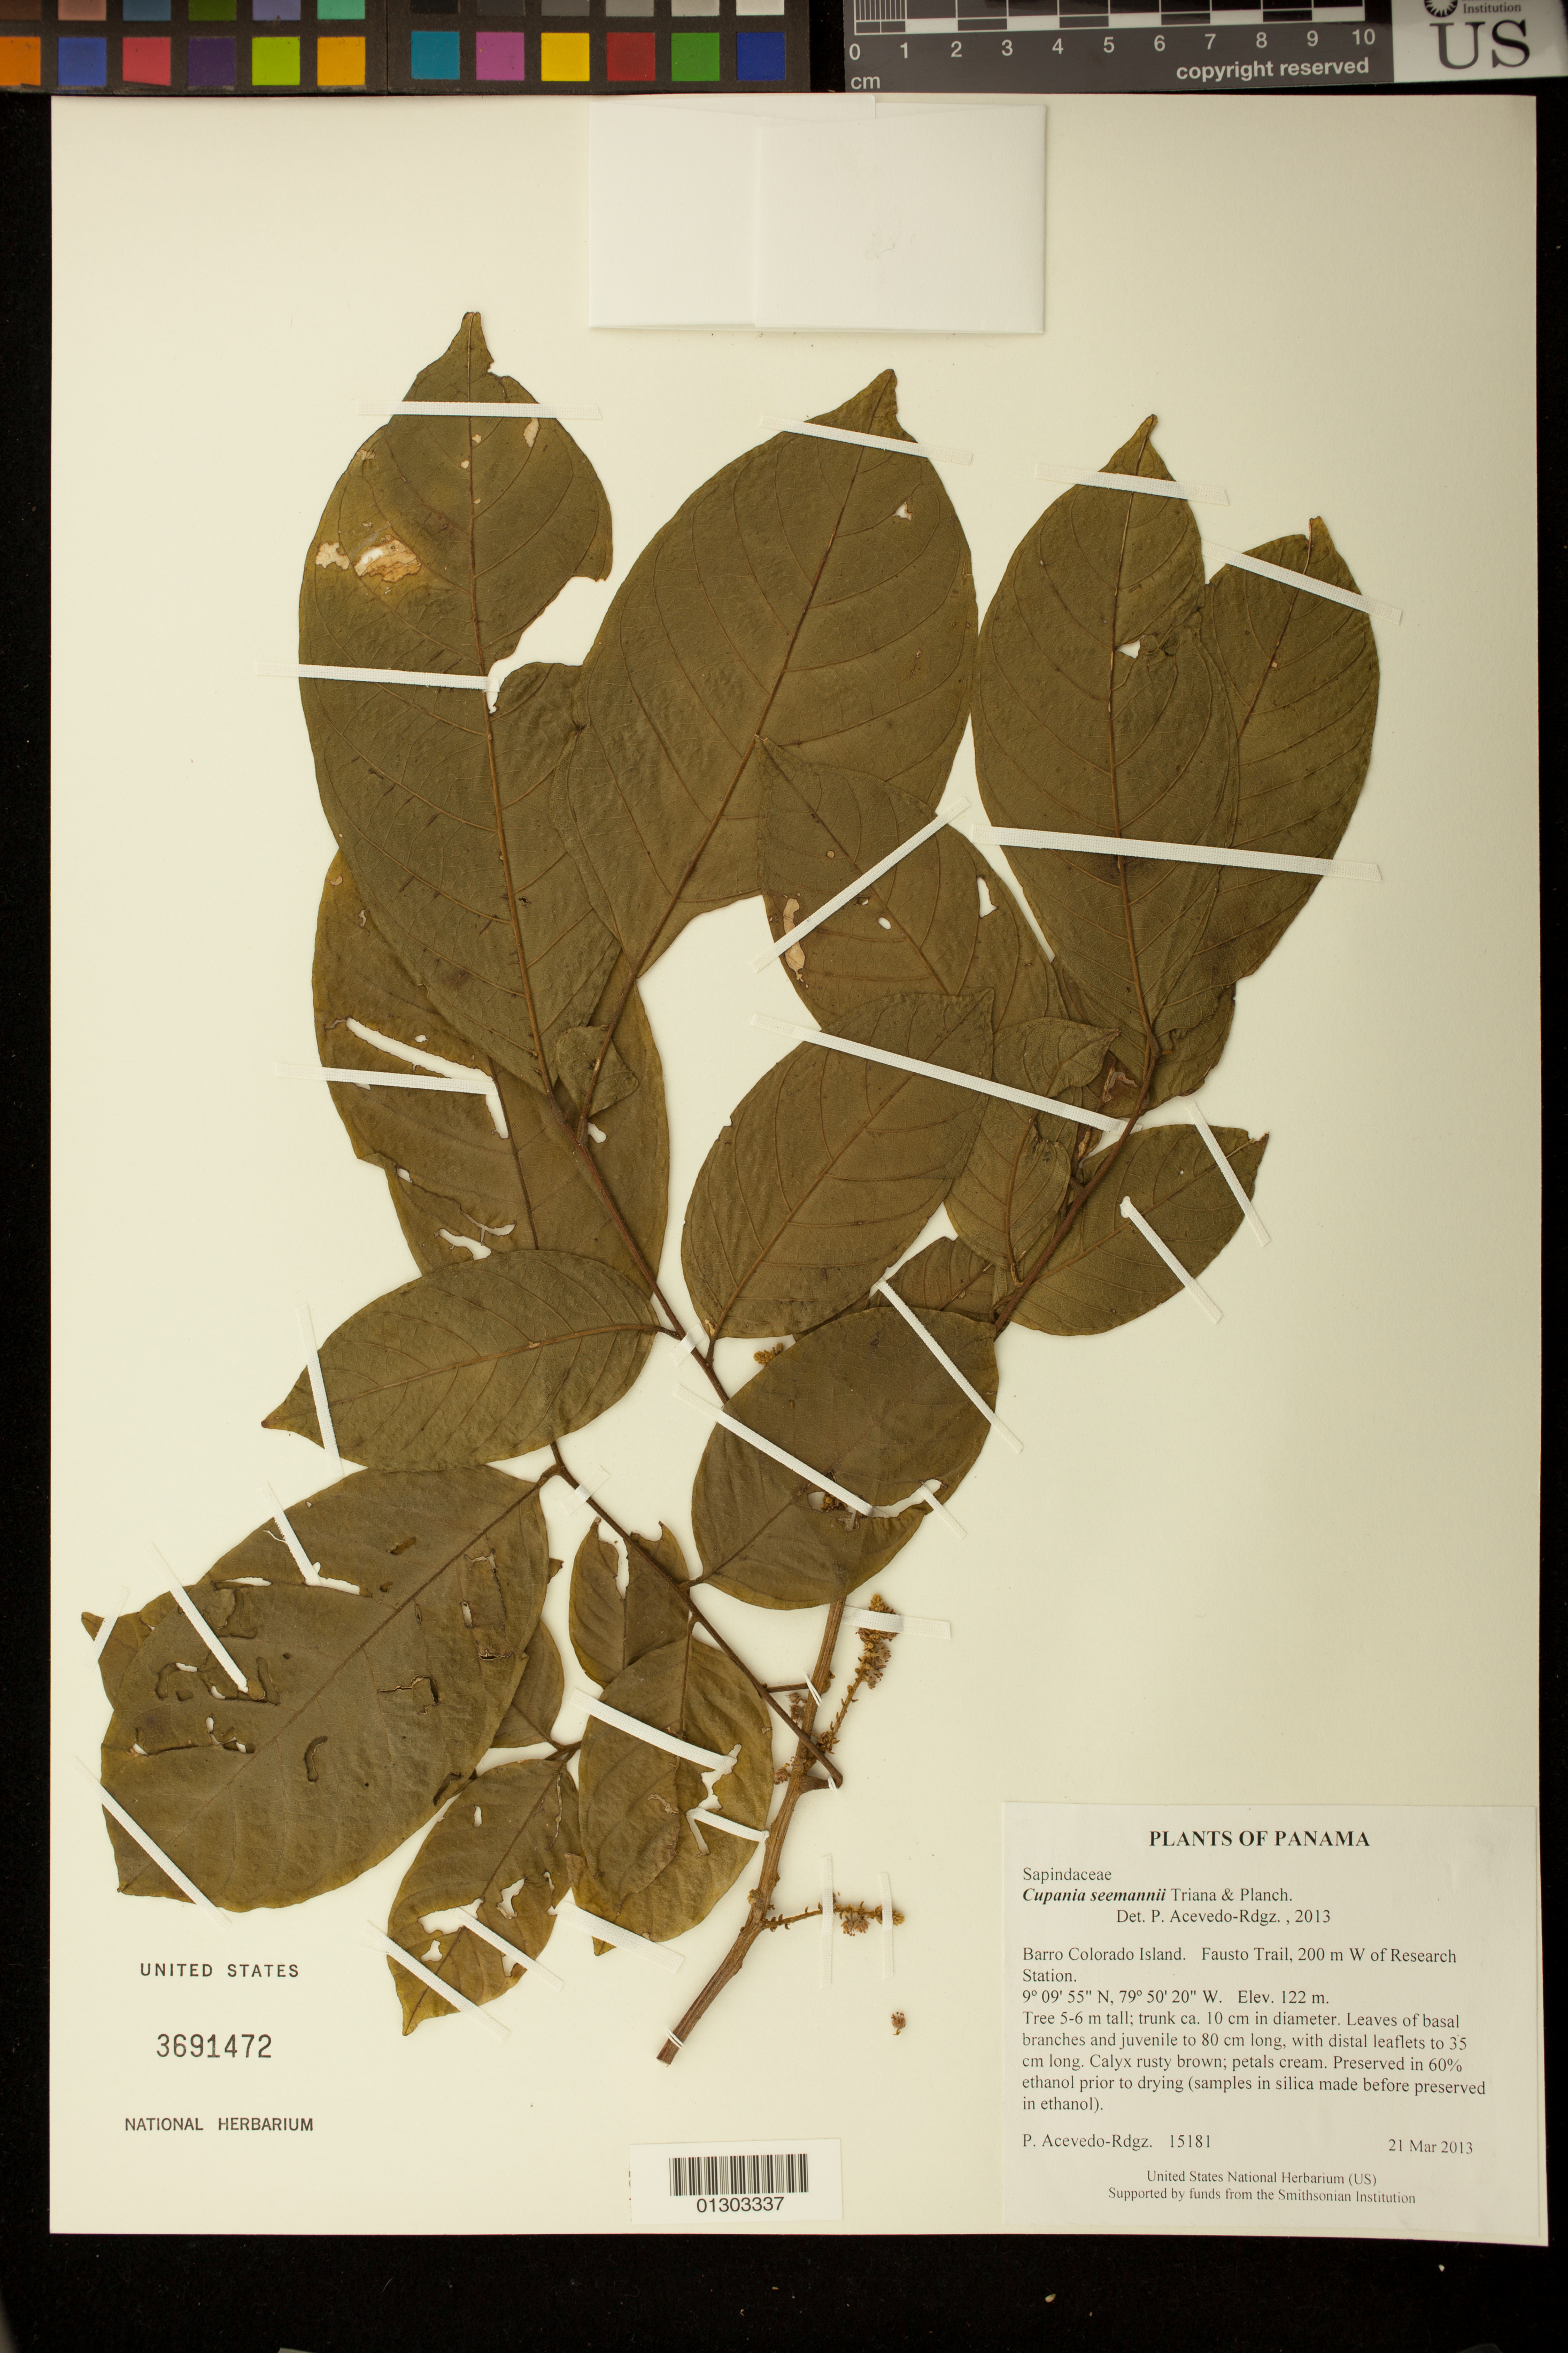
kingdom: Plantae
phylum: Tracheophyta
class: Magnoliopsida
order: Sapindales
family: Sapindaceae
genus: Cupania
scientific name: Cupania seemannii var. seemannii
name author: Triana & Planch.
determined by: Acevedo-Rodriguez, P., (US), Smithsonian Institution - National Museum of Natural History (UNITED STATES)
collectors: P. Acevedo-Rodr.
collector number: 15181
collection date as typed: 21 Mar 2013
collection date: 2013-03-21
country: Panama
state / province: Panamá Oeste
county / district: Canal Zone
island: Barro Colorado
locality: Fausto Trail, 200 m W of Research Station.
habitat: Forest along trail.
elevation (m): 122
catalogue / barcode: US 3691472